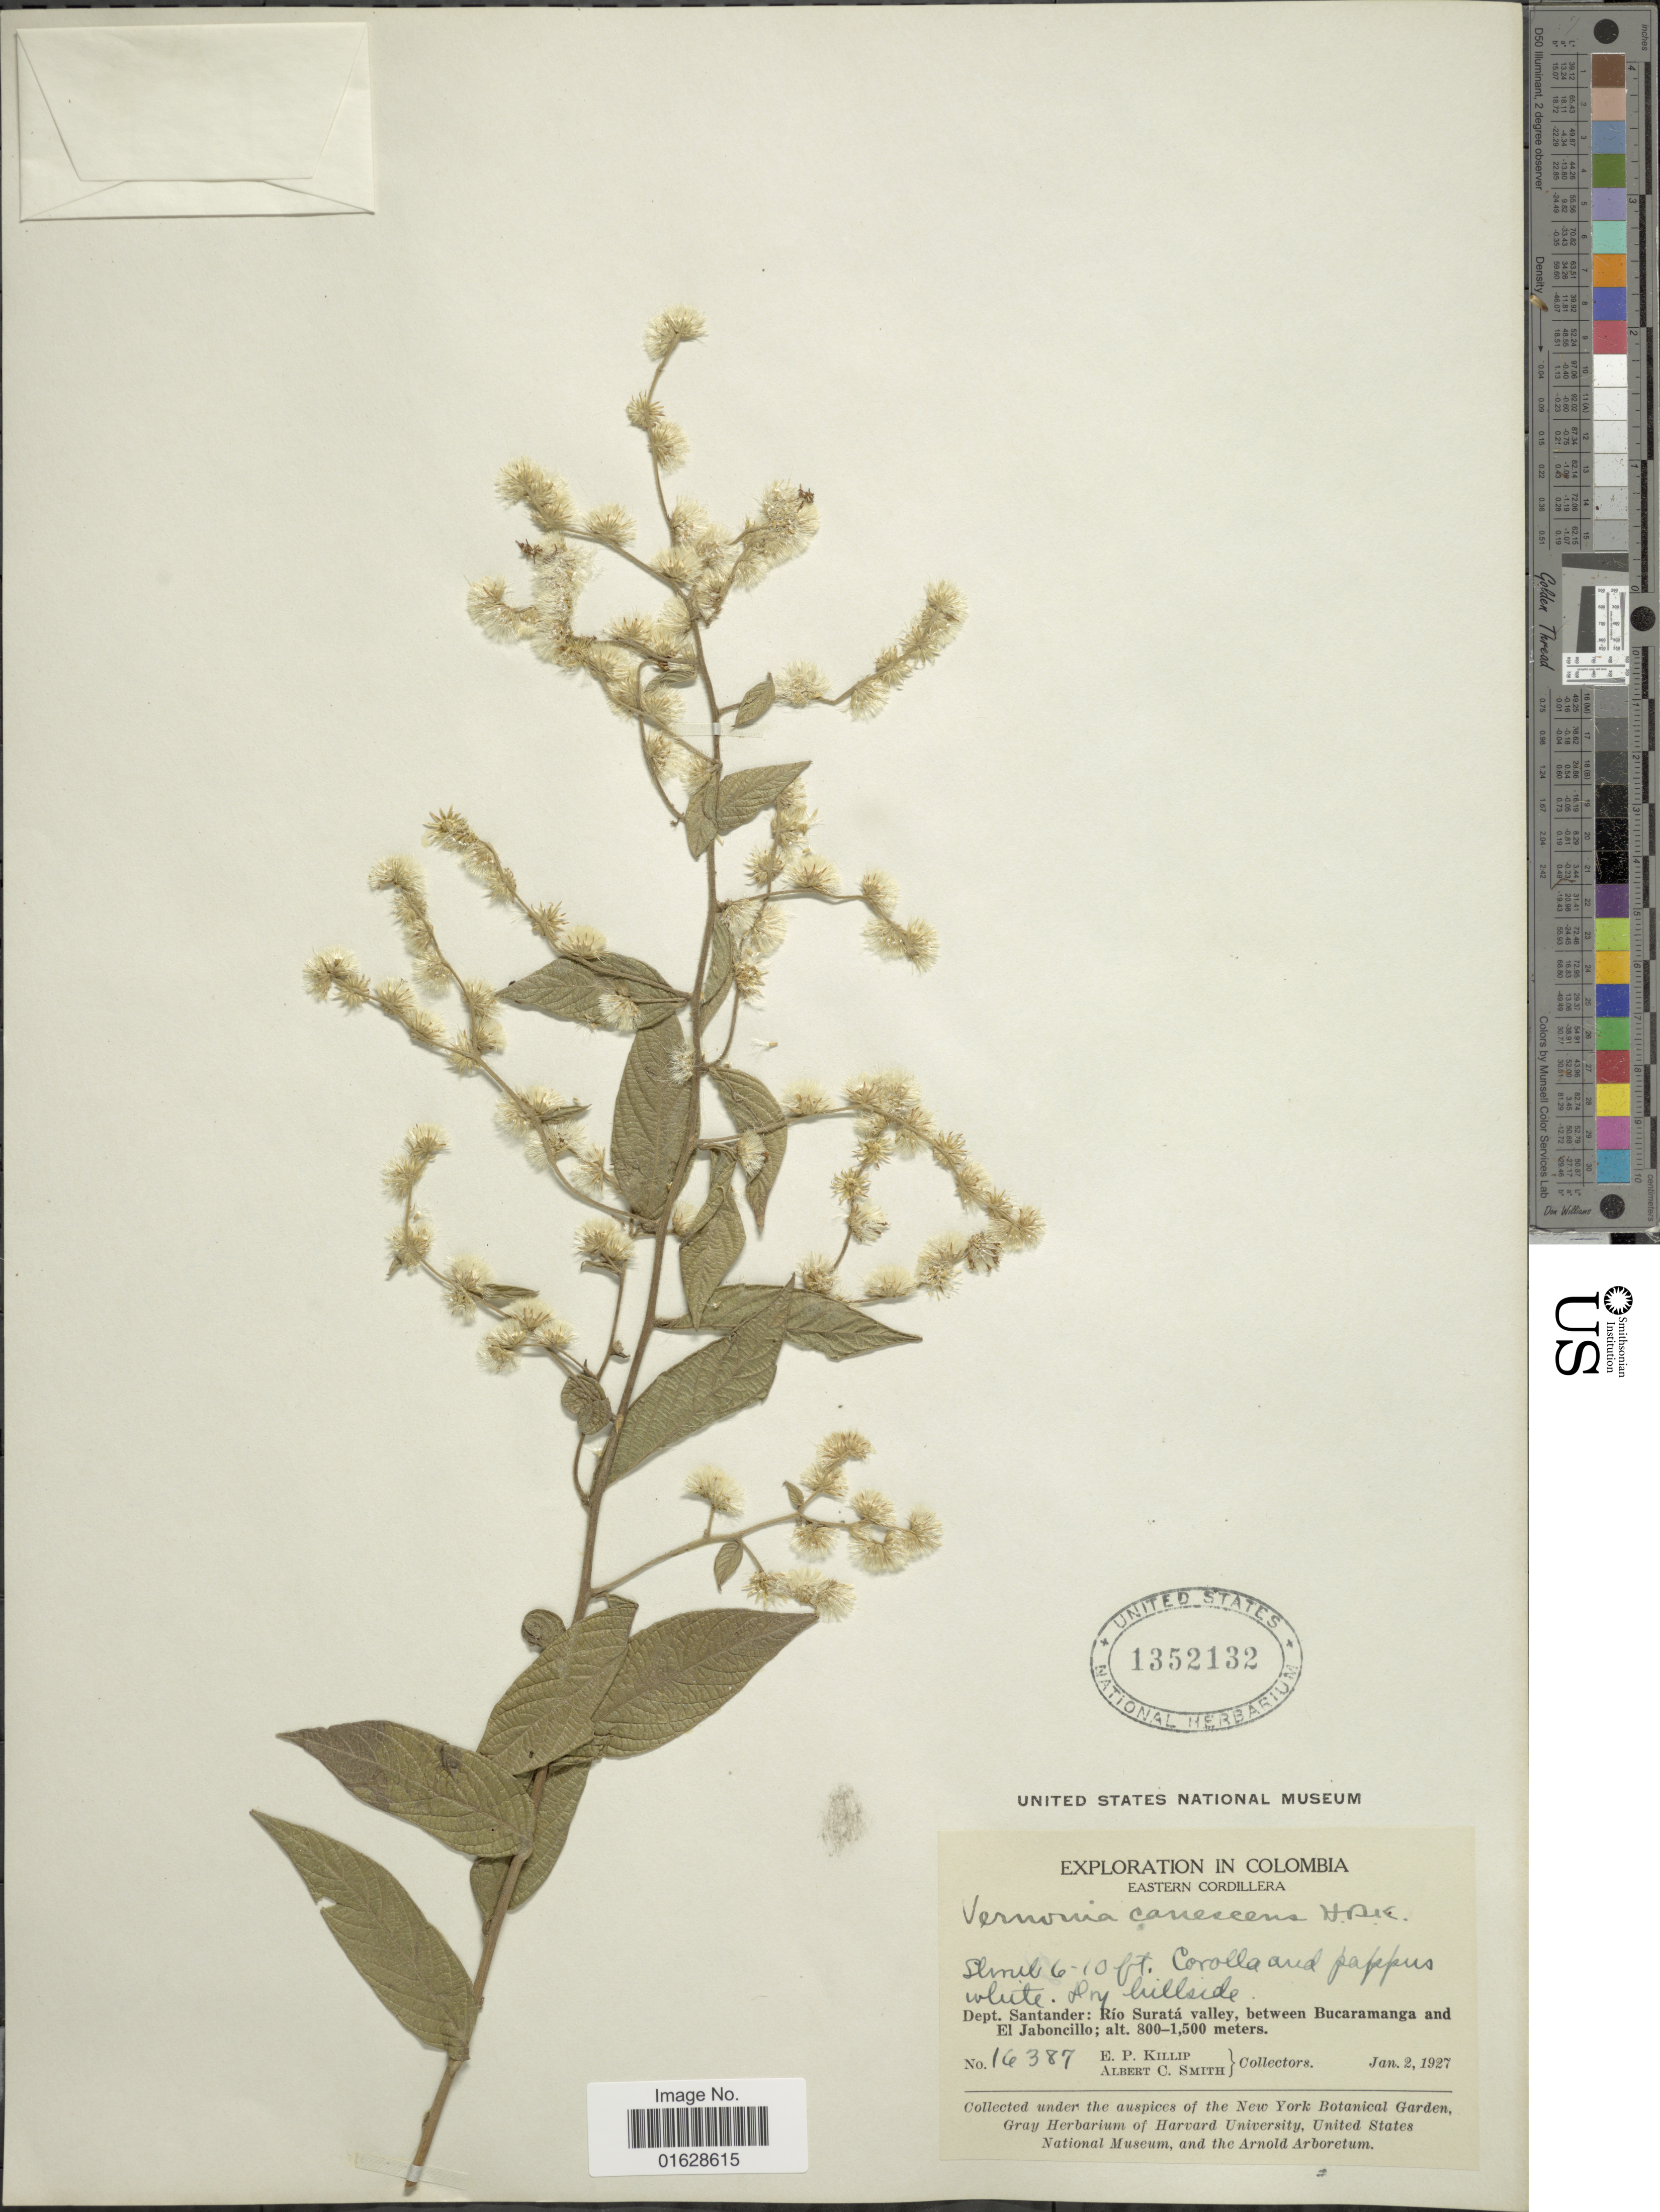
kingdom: Plantae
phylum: Tracheophyta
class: Magnoliopsida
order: Asterales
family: Asteraceae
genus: Lepidaploa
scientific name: Lepidaploa canescens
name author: (Kunth) H. Rob.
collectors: E. P. Killip & A. C. Smith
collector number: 16387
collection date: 1927-01-02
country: Colombia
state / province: Santander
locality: Colombia. Dept. Santander: Rio Surata Valley, between Bucaramanga and El Jaboncillo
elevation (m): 800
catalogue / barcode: US 1352132